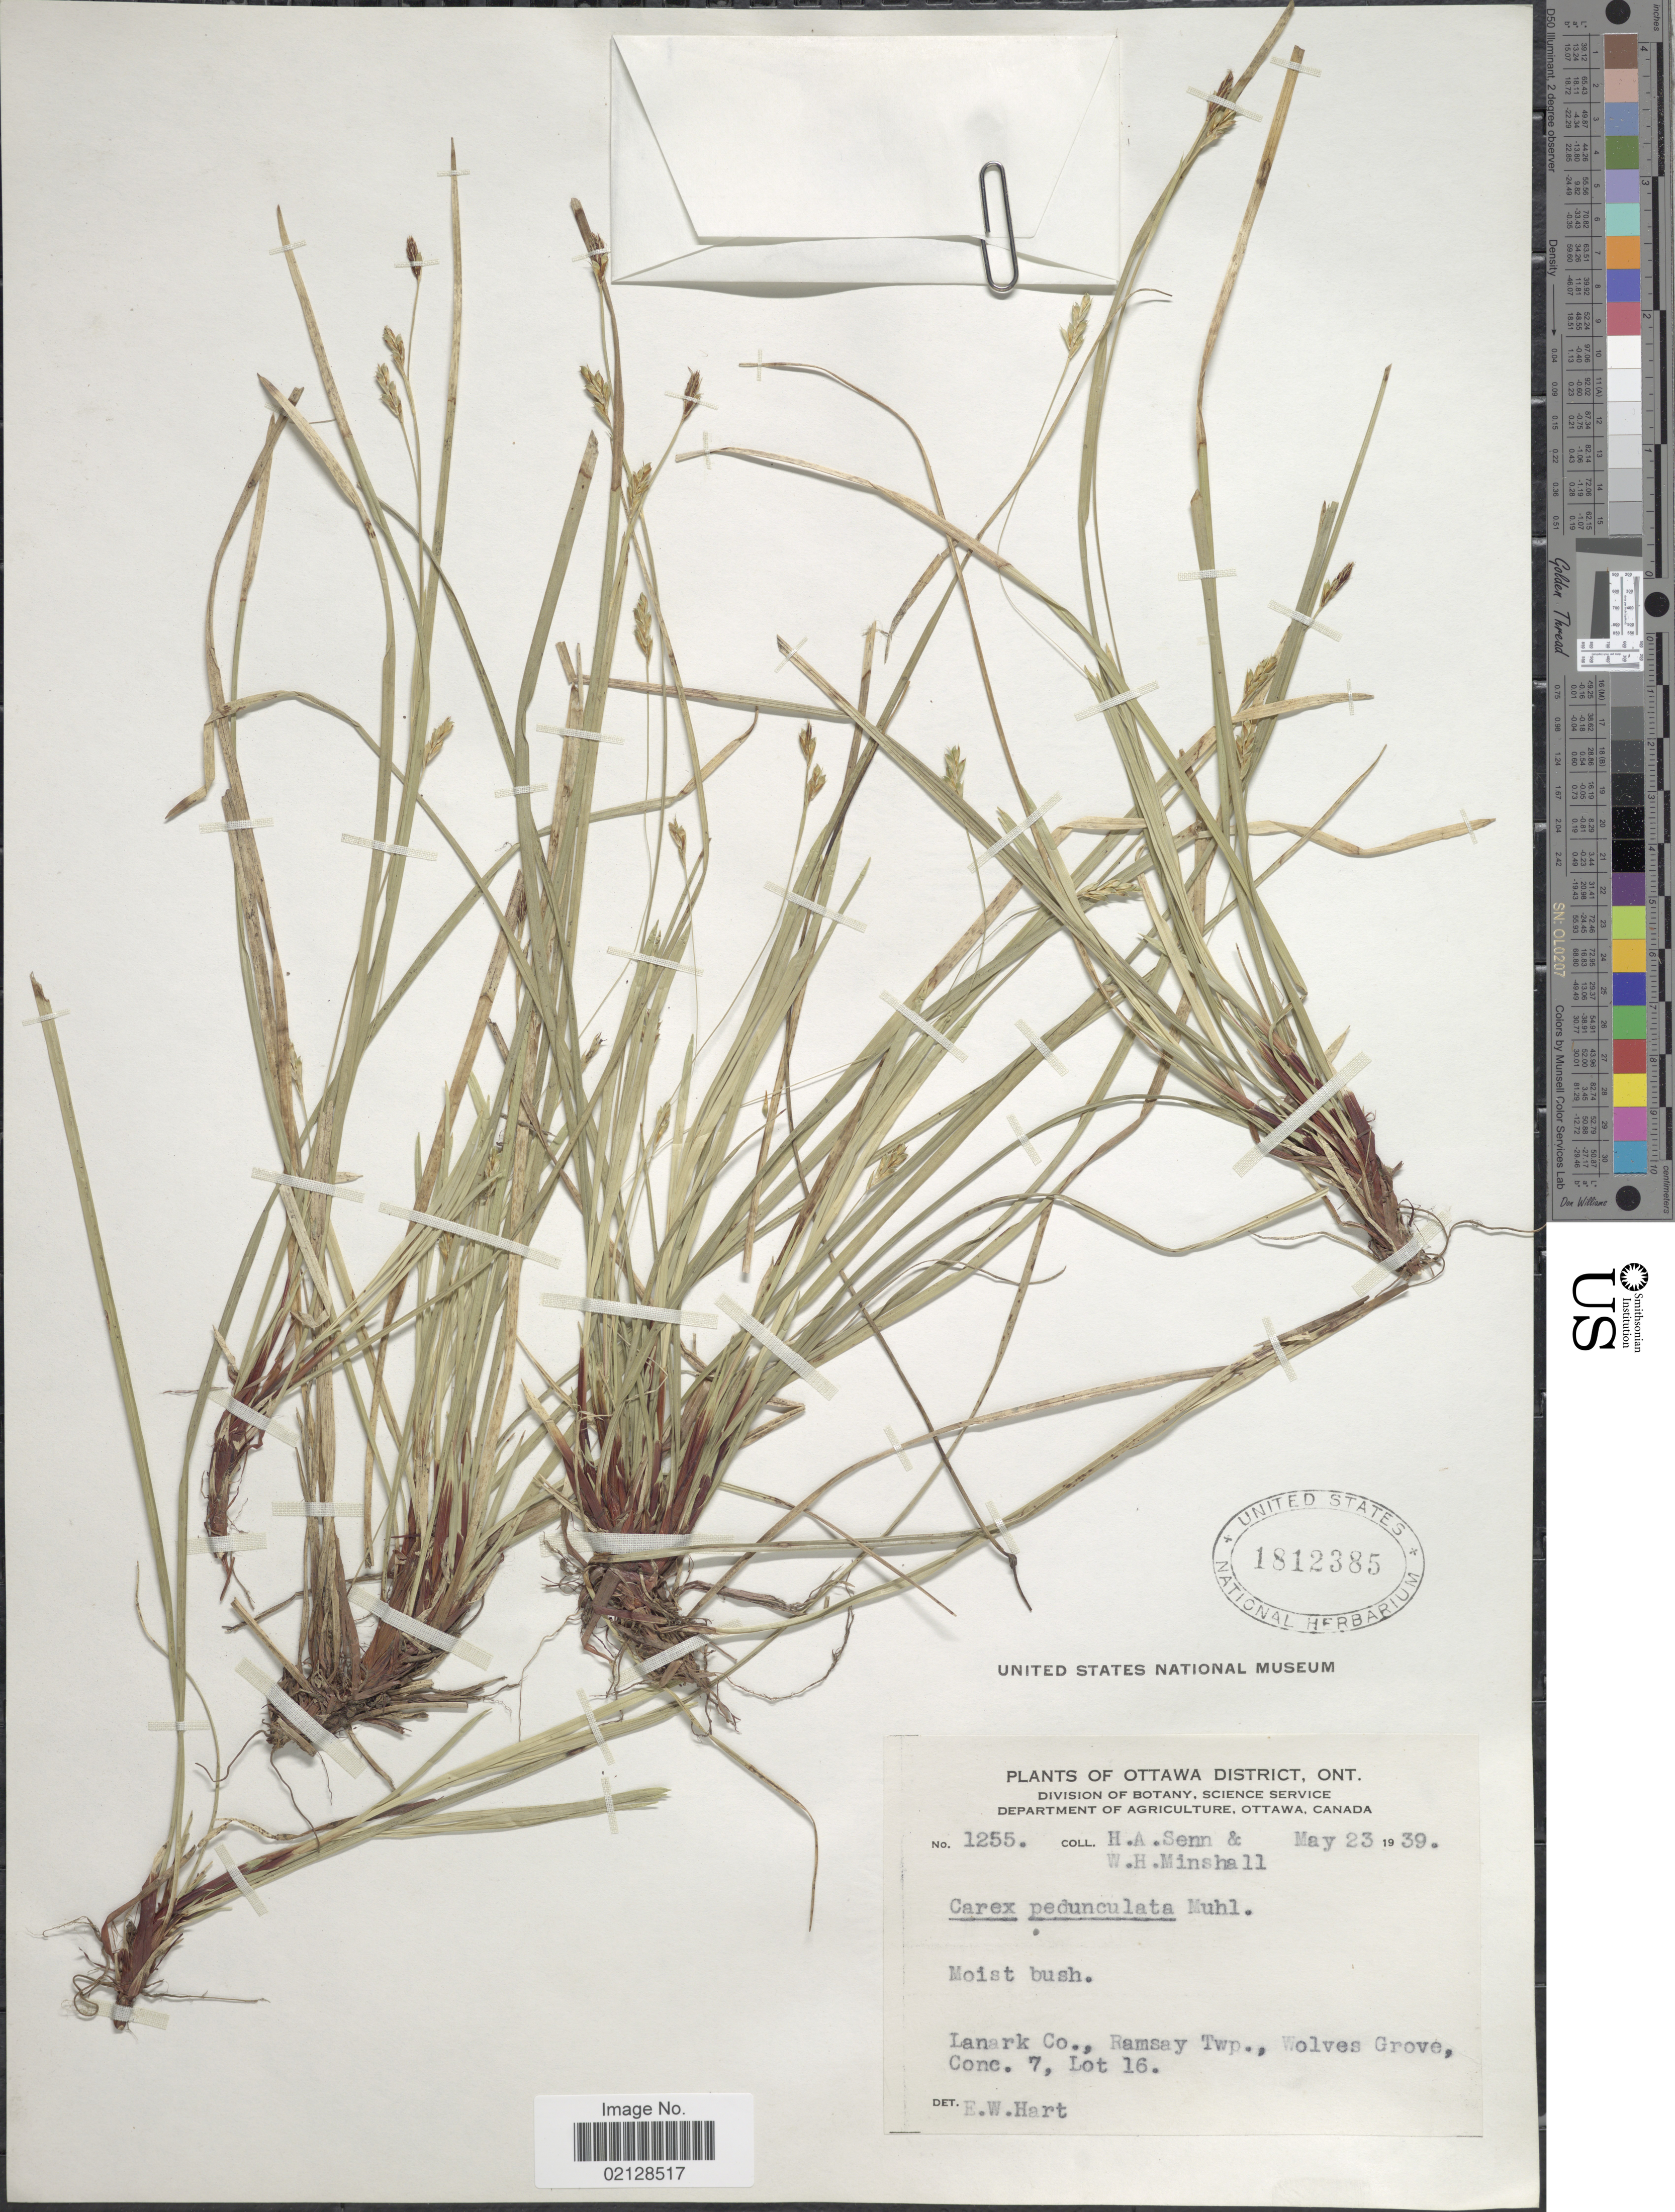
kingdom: Plantae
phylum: Tracheophyta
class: Liliopsida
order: Poales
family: Cyperaceae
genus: Carex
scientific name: Carex pedunculata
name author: Muhl. ex Willd.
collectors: H. Senn & W. Minshall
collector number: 1255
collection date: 1939-05-23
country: Canada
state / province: Ontario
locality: Ottawa District, Ont., Lanark Co., Ramsay Twp., Wolves Grove, Conc. 7, Lot 16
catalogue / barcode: US 1812385